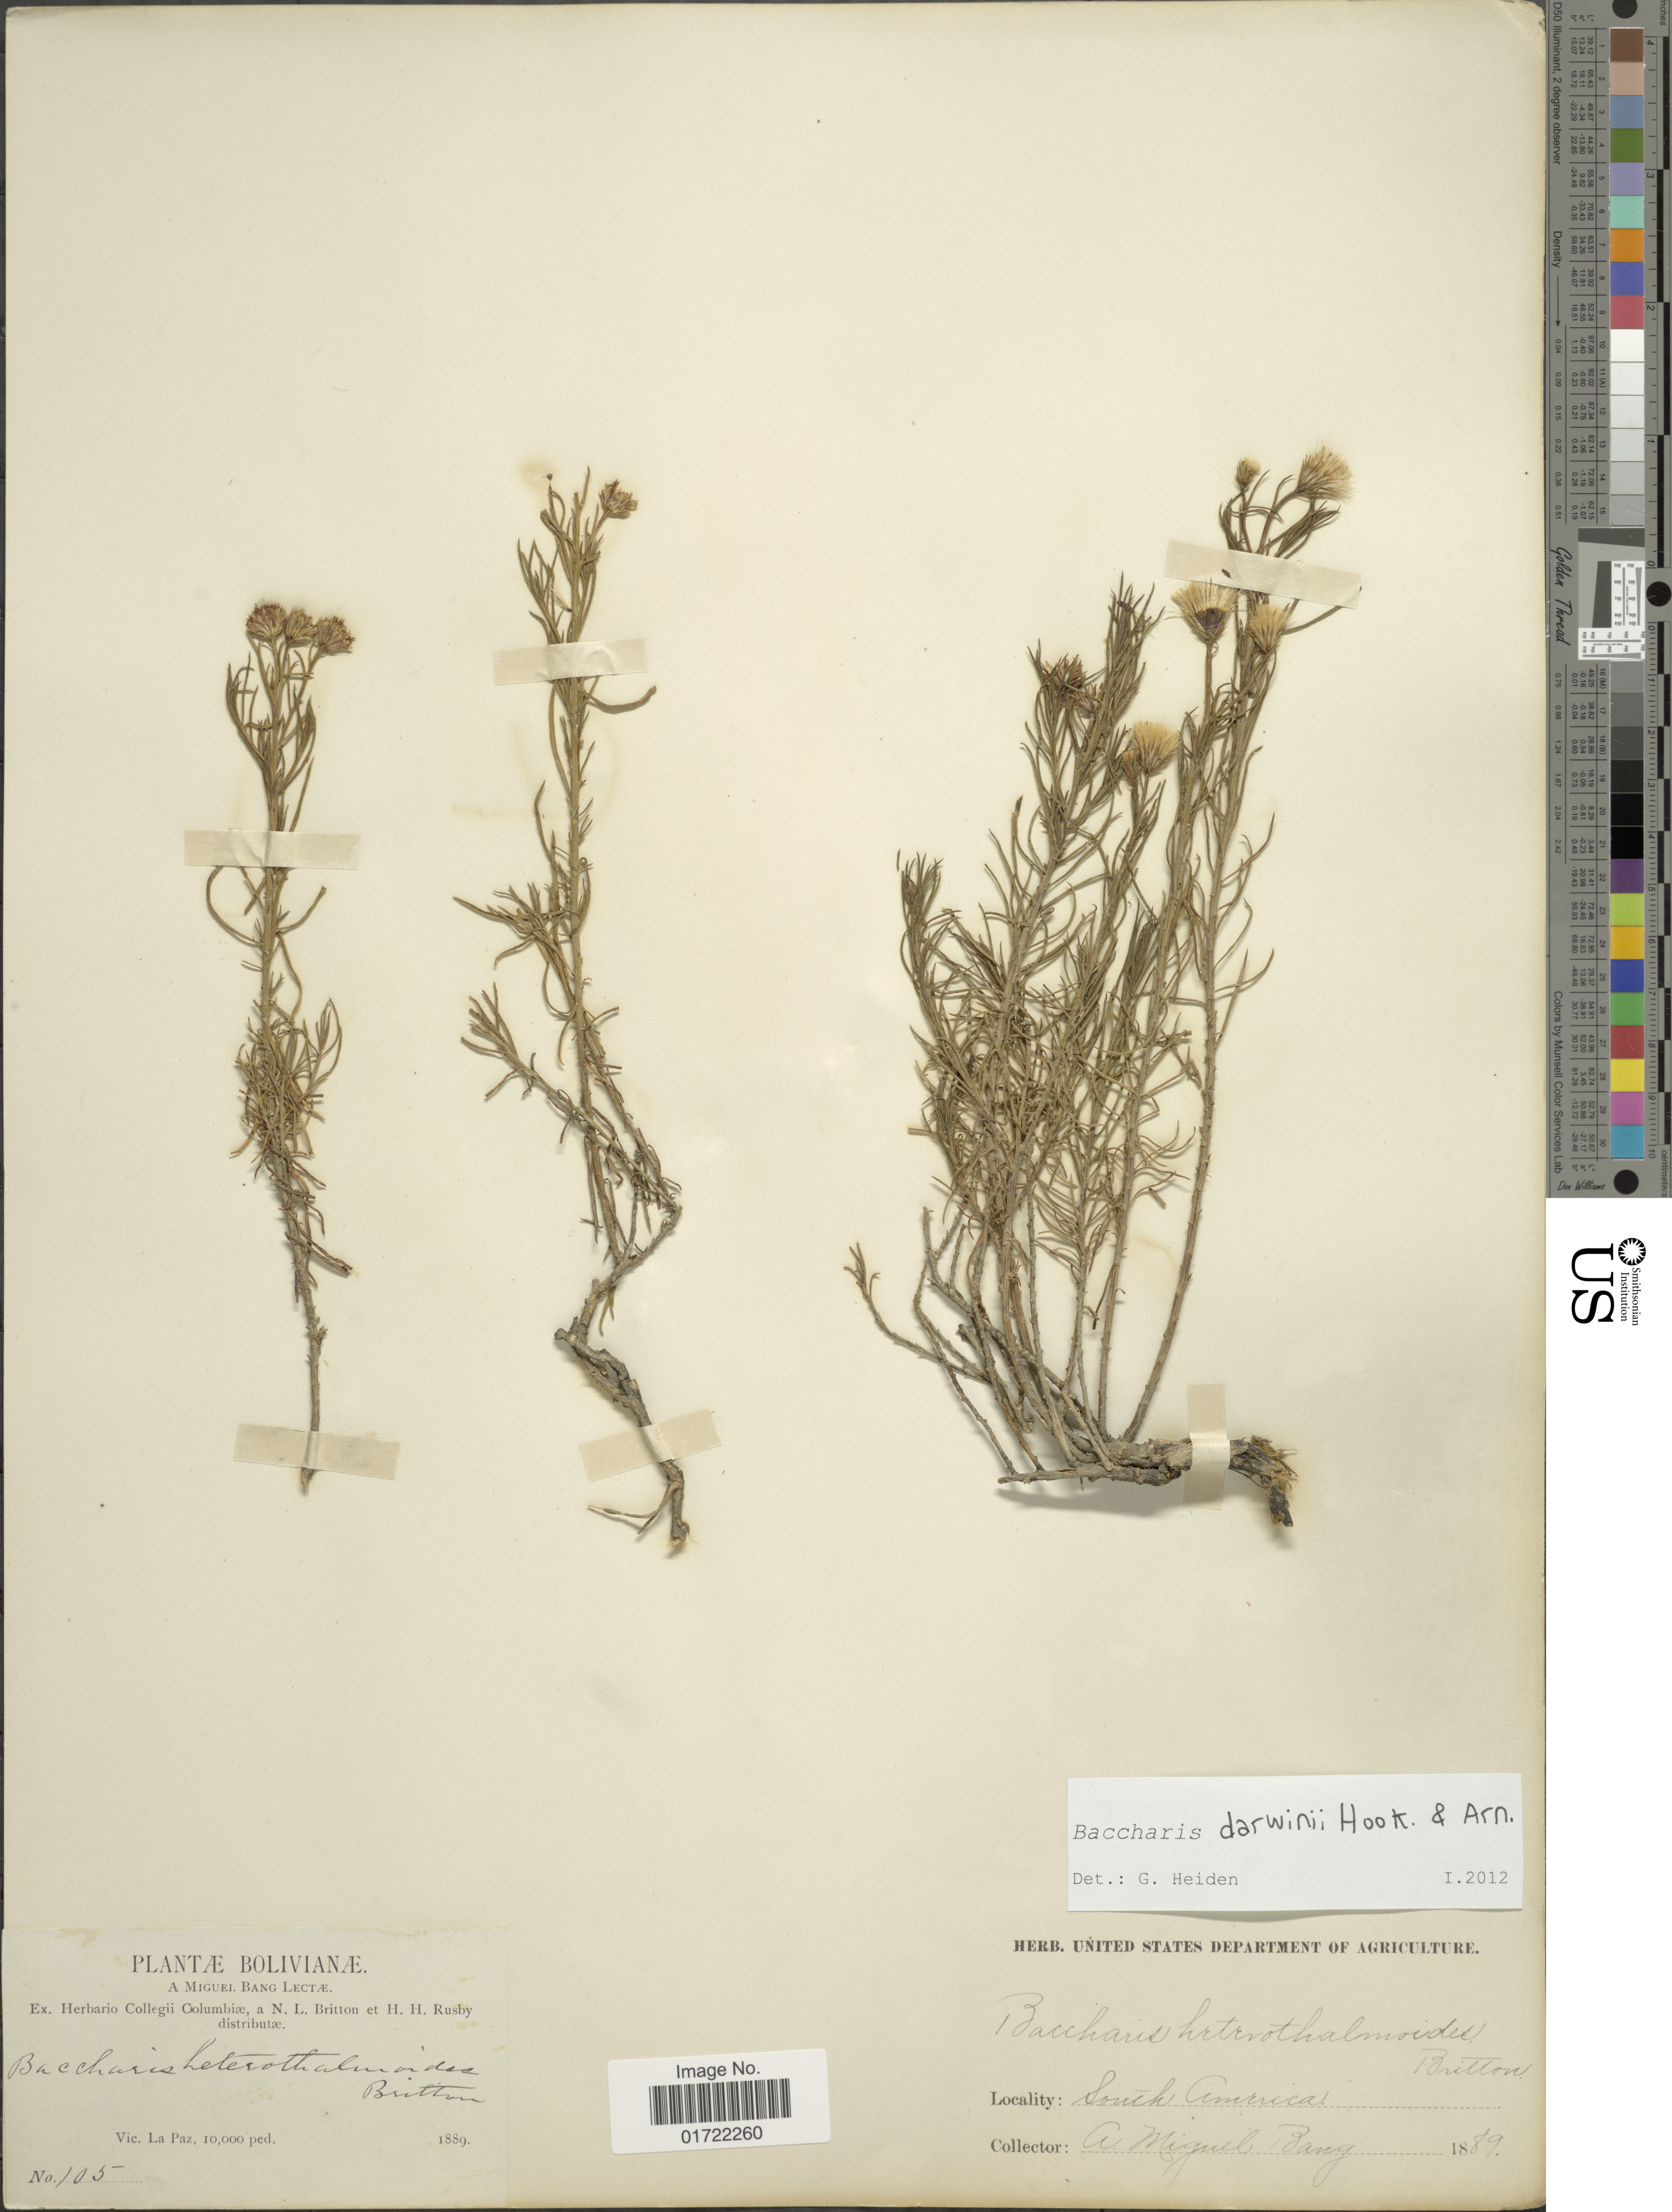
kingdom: Plantae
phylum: Tracheophyta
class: Magnoliopsida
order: Asterales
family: Asteraceae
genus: Baccharis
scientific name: Baccharis darwinii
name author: Hook. & Arn.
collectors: M. Bang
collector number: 105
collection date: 1889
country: Bolivia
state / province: La Paz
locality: South America, Vic. La Paz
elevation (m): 3048